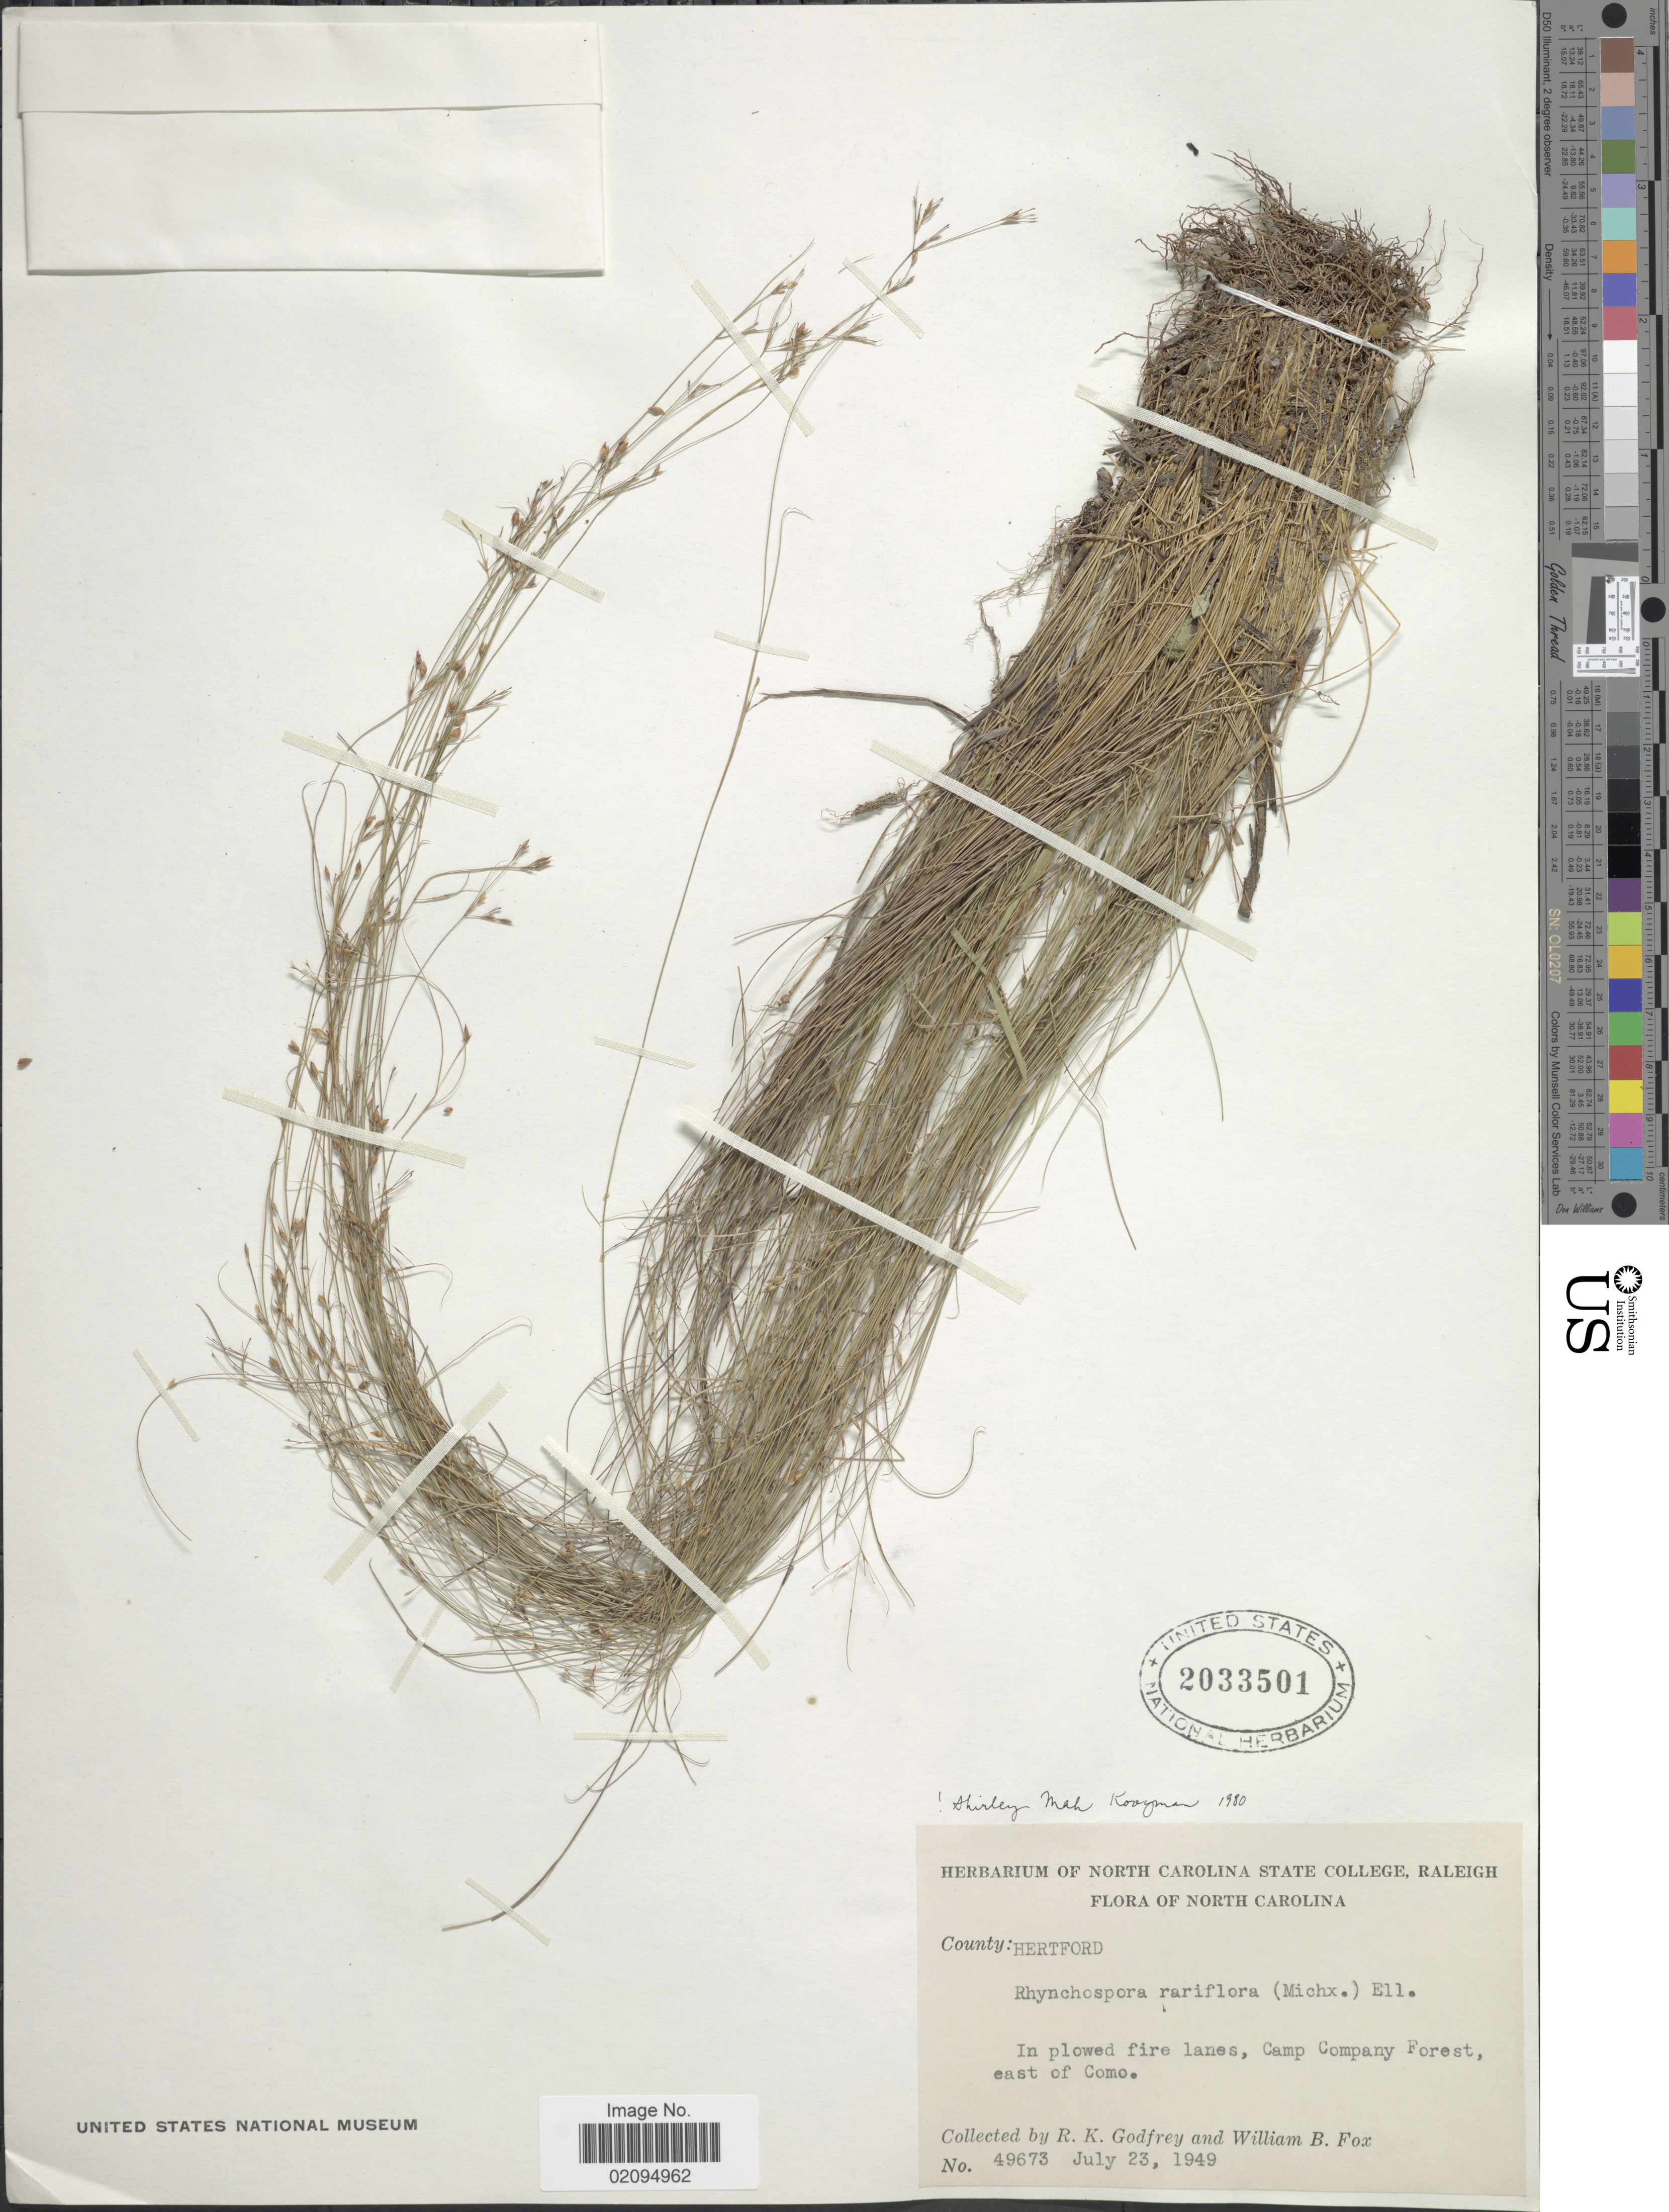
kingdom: Plantae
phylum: Tracheophyta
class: Liliopsida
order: Poales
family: Cyperaceae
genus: Rhynchospora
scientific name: Rhynchospora rariflora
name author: (Michx.) Elliott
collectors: R. K. Godfrey & W. B. Fox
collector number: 49673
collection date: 1949-07-23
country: United States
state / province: North Carolina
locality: County: Hertford, Camp Company Forest east of Como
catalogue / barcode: US 2033501